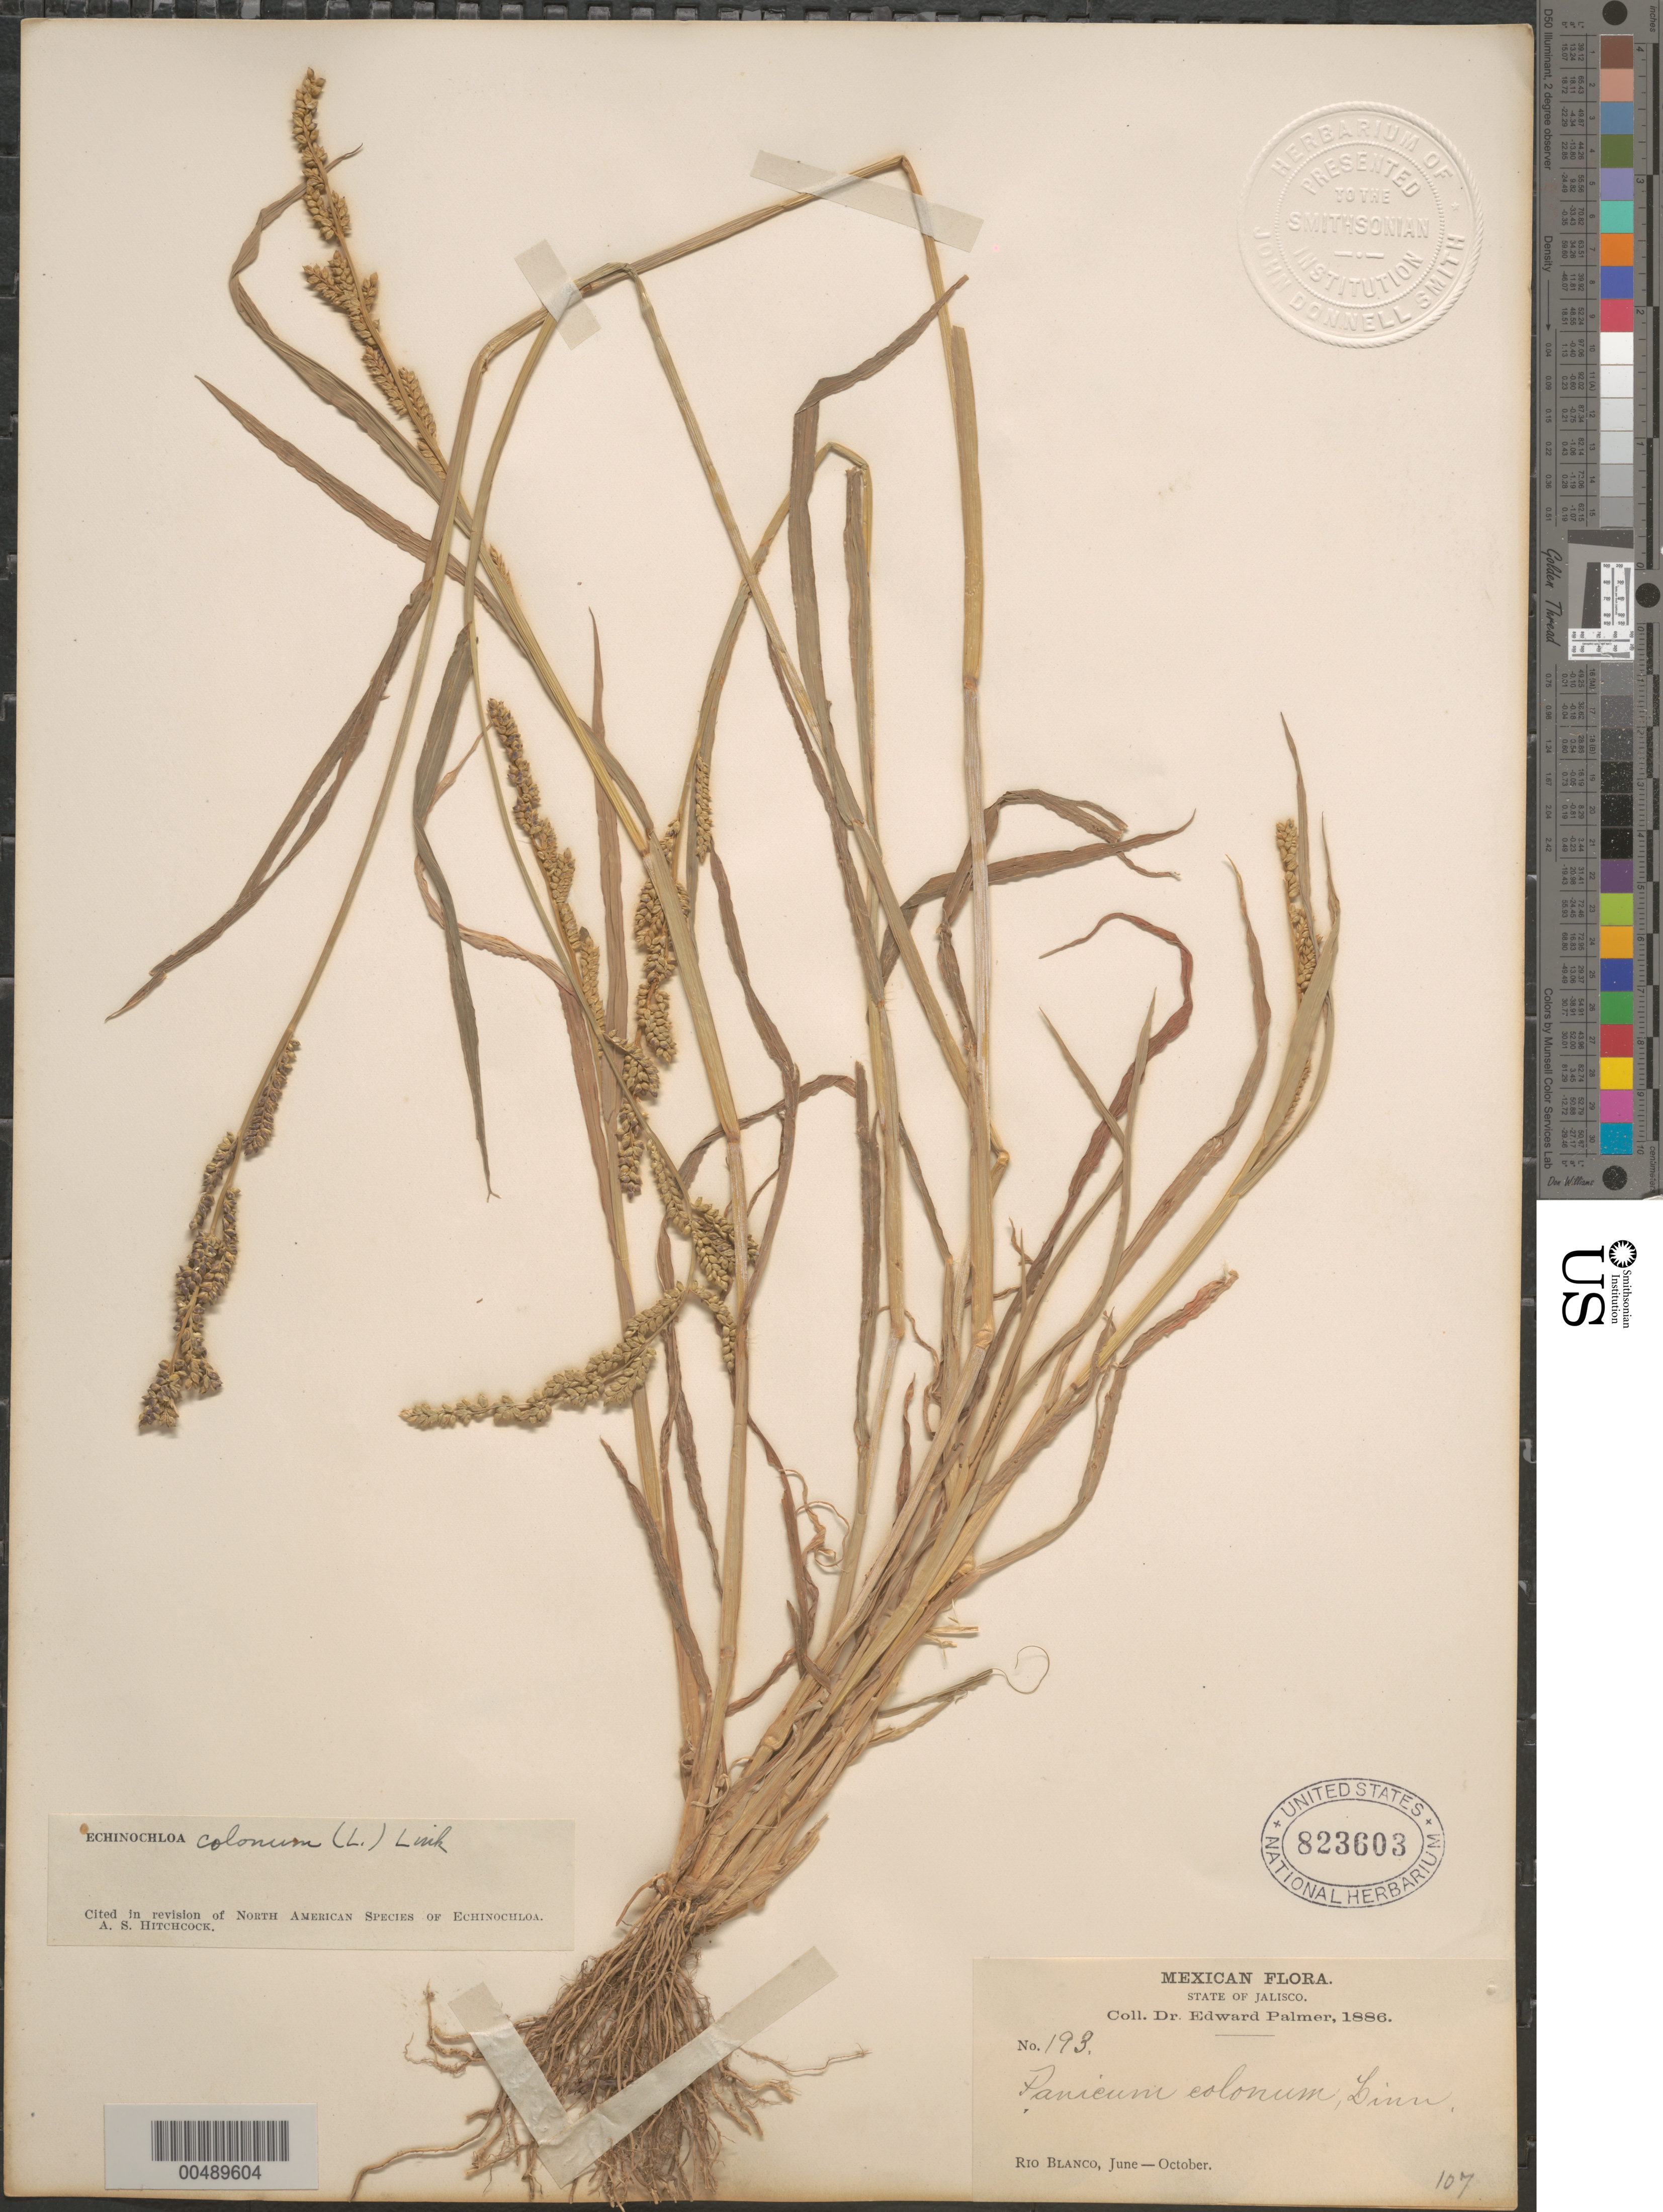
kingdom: Plantae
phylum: Tracheophyta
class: Liliopsida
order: Poales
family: Poaceae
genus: Echinochloa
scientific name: Echinochloa colona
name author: (L.) Link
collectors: E. Palmer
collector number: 193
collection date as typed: Jun 1886 to Oct 1886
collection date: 1886-06/1886-10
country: Mexico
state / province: Jalisco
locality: Rio Blanco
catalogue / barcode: US 823603